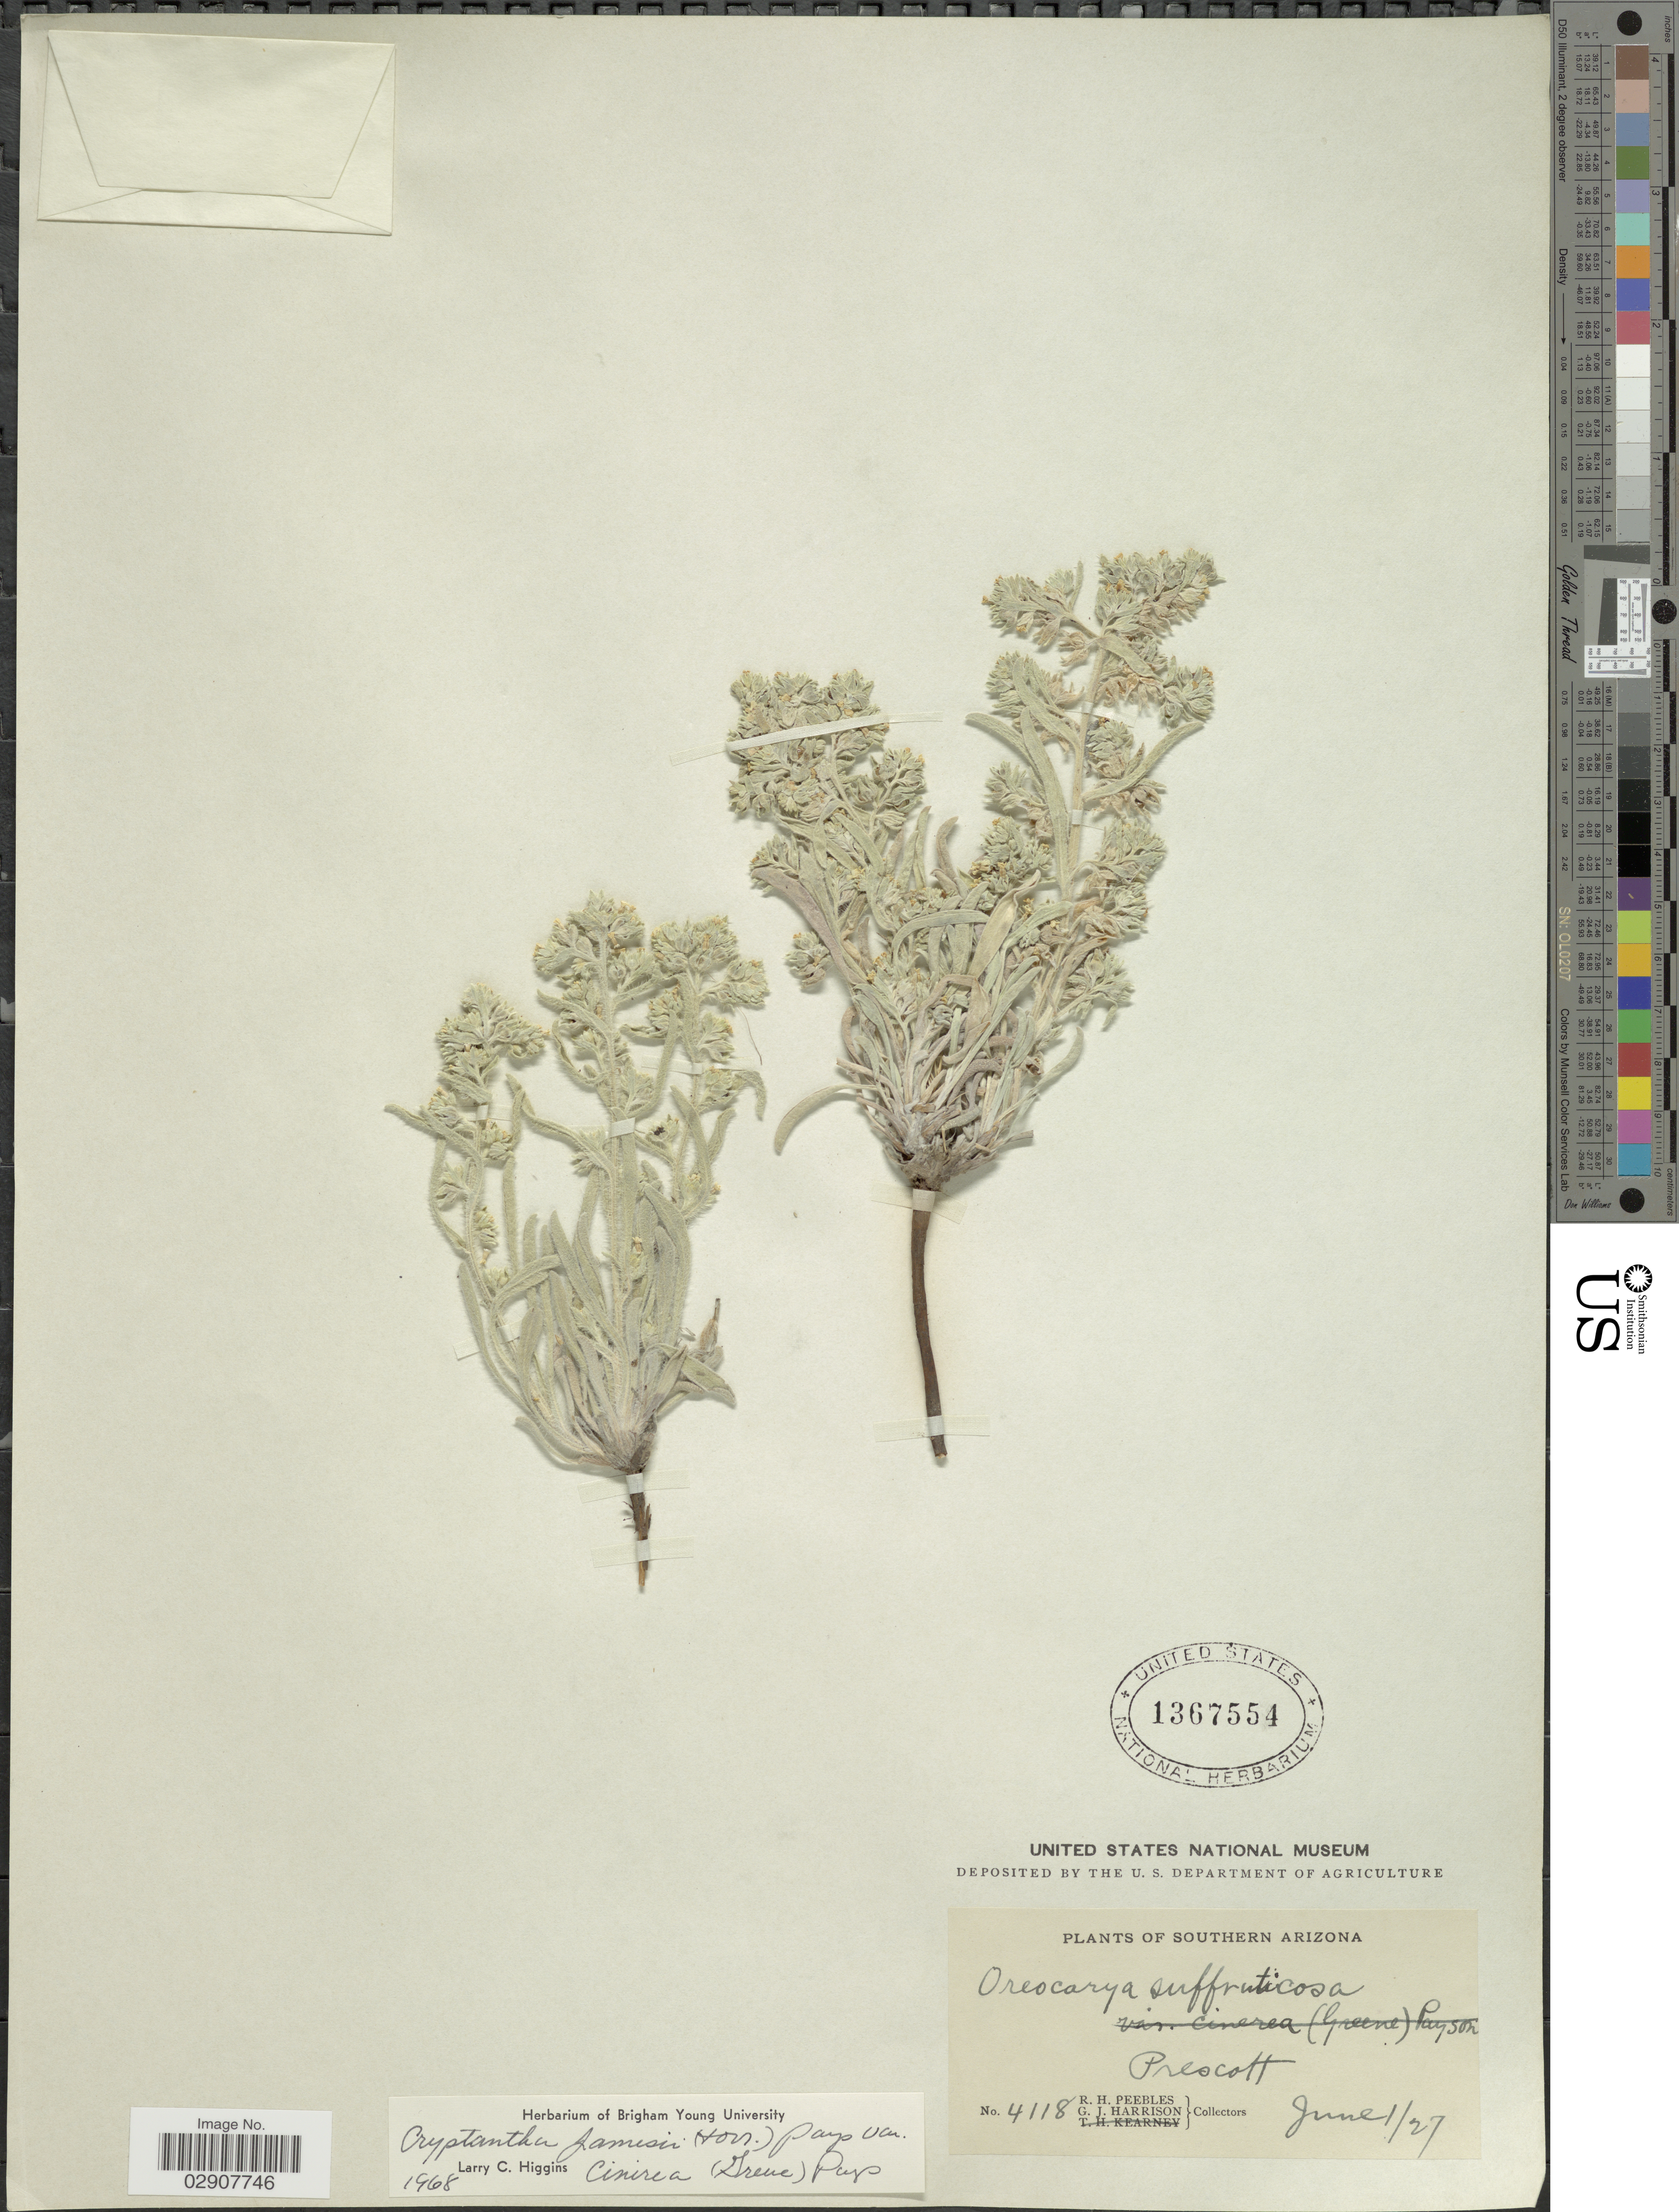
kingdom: Plantae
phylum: Tracheophyta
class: Magnoliopsida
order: Boraginales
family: Boraginaceae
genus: Cryptantha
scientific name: Cryptantha jamesii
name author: (Torr.) Payson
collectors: R. H. Peebles & G. J. Harrison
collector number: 4118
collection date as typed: Transcribed d/m/y: 1/6/27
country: United States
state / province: Arizona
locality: Southern Arizona, Prescott.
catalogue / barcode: US 1367554